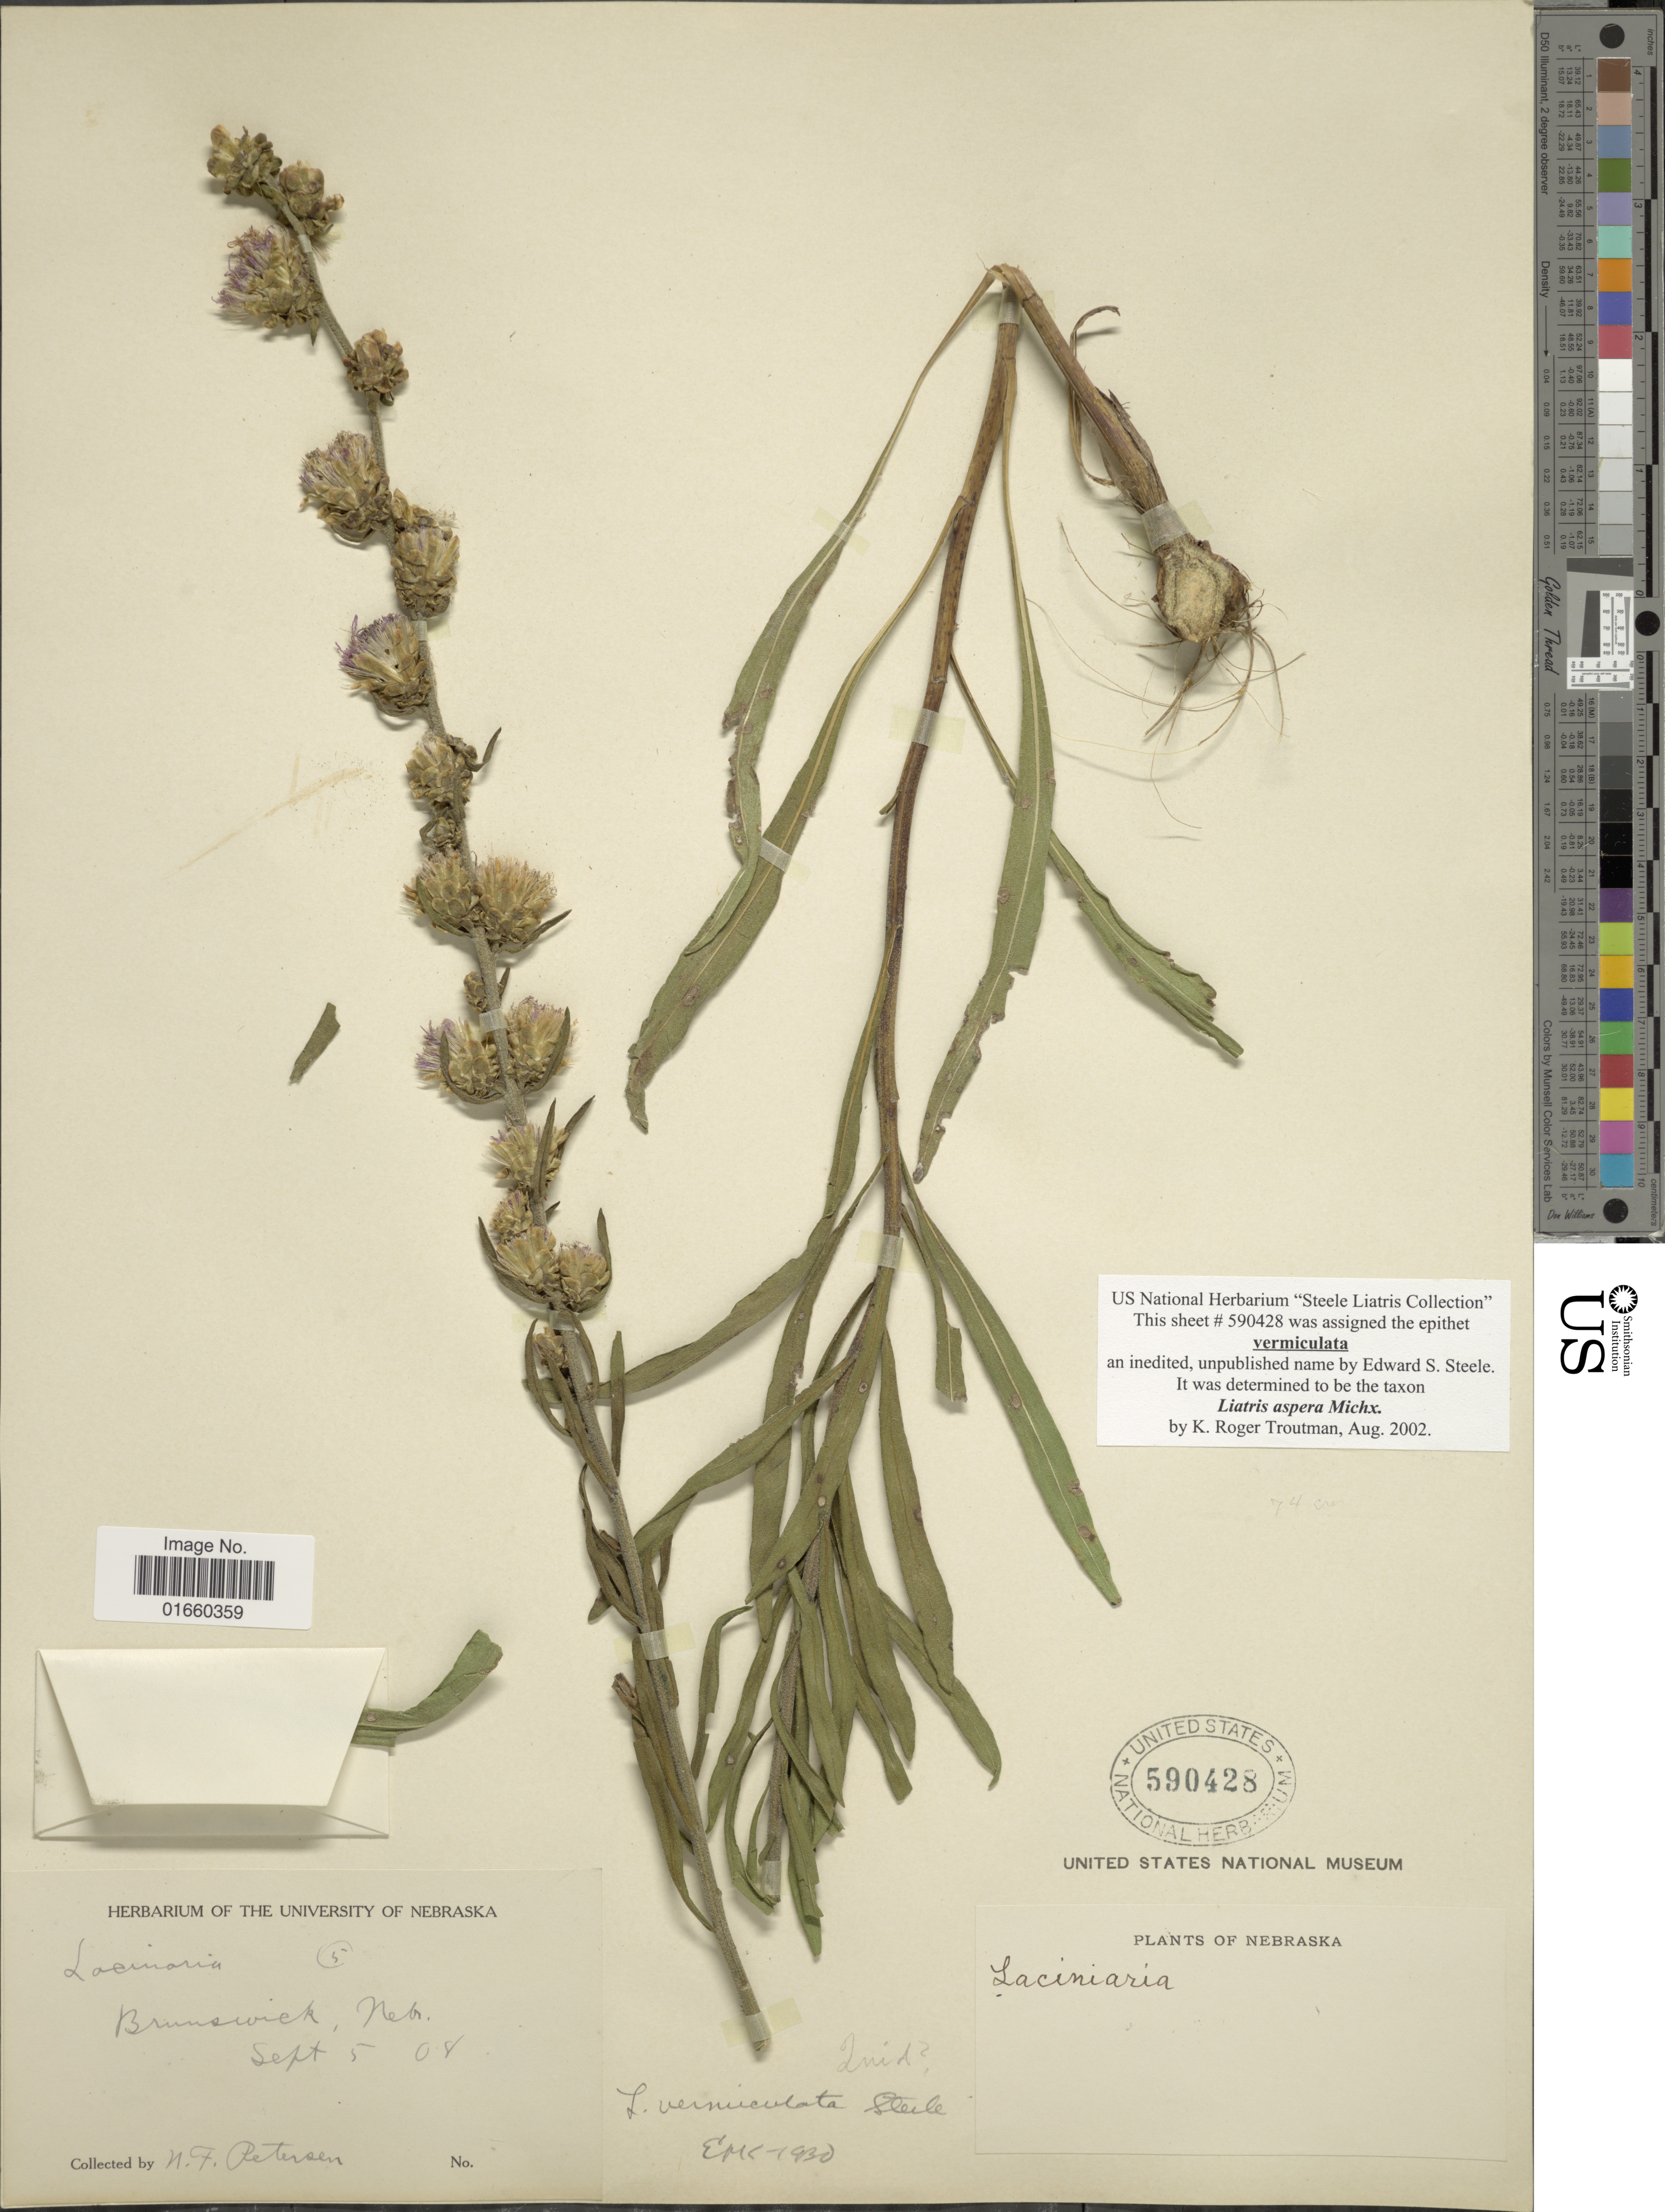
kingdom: Plantae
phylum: Tracheophyta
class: Magnoliopsida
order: Asterales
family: Asteraceae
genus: Liatris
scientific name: Liatris aspera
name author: Michx.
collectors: N. F. Peterson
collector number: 5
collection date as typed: Transcribed d/m/y: 5/9/8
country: United States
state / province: Nebraska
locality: Brunswick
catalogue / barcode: US 590428